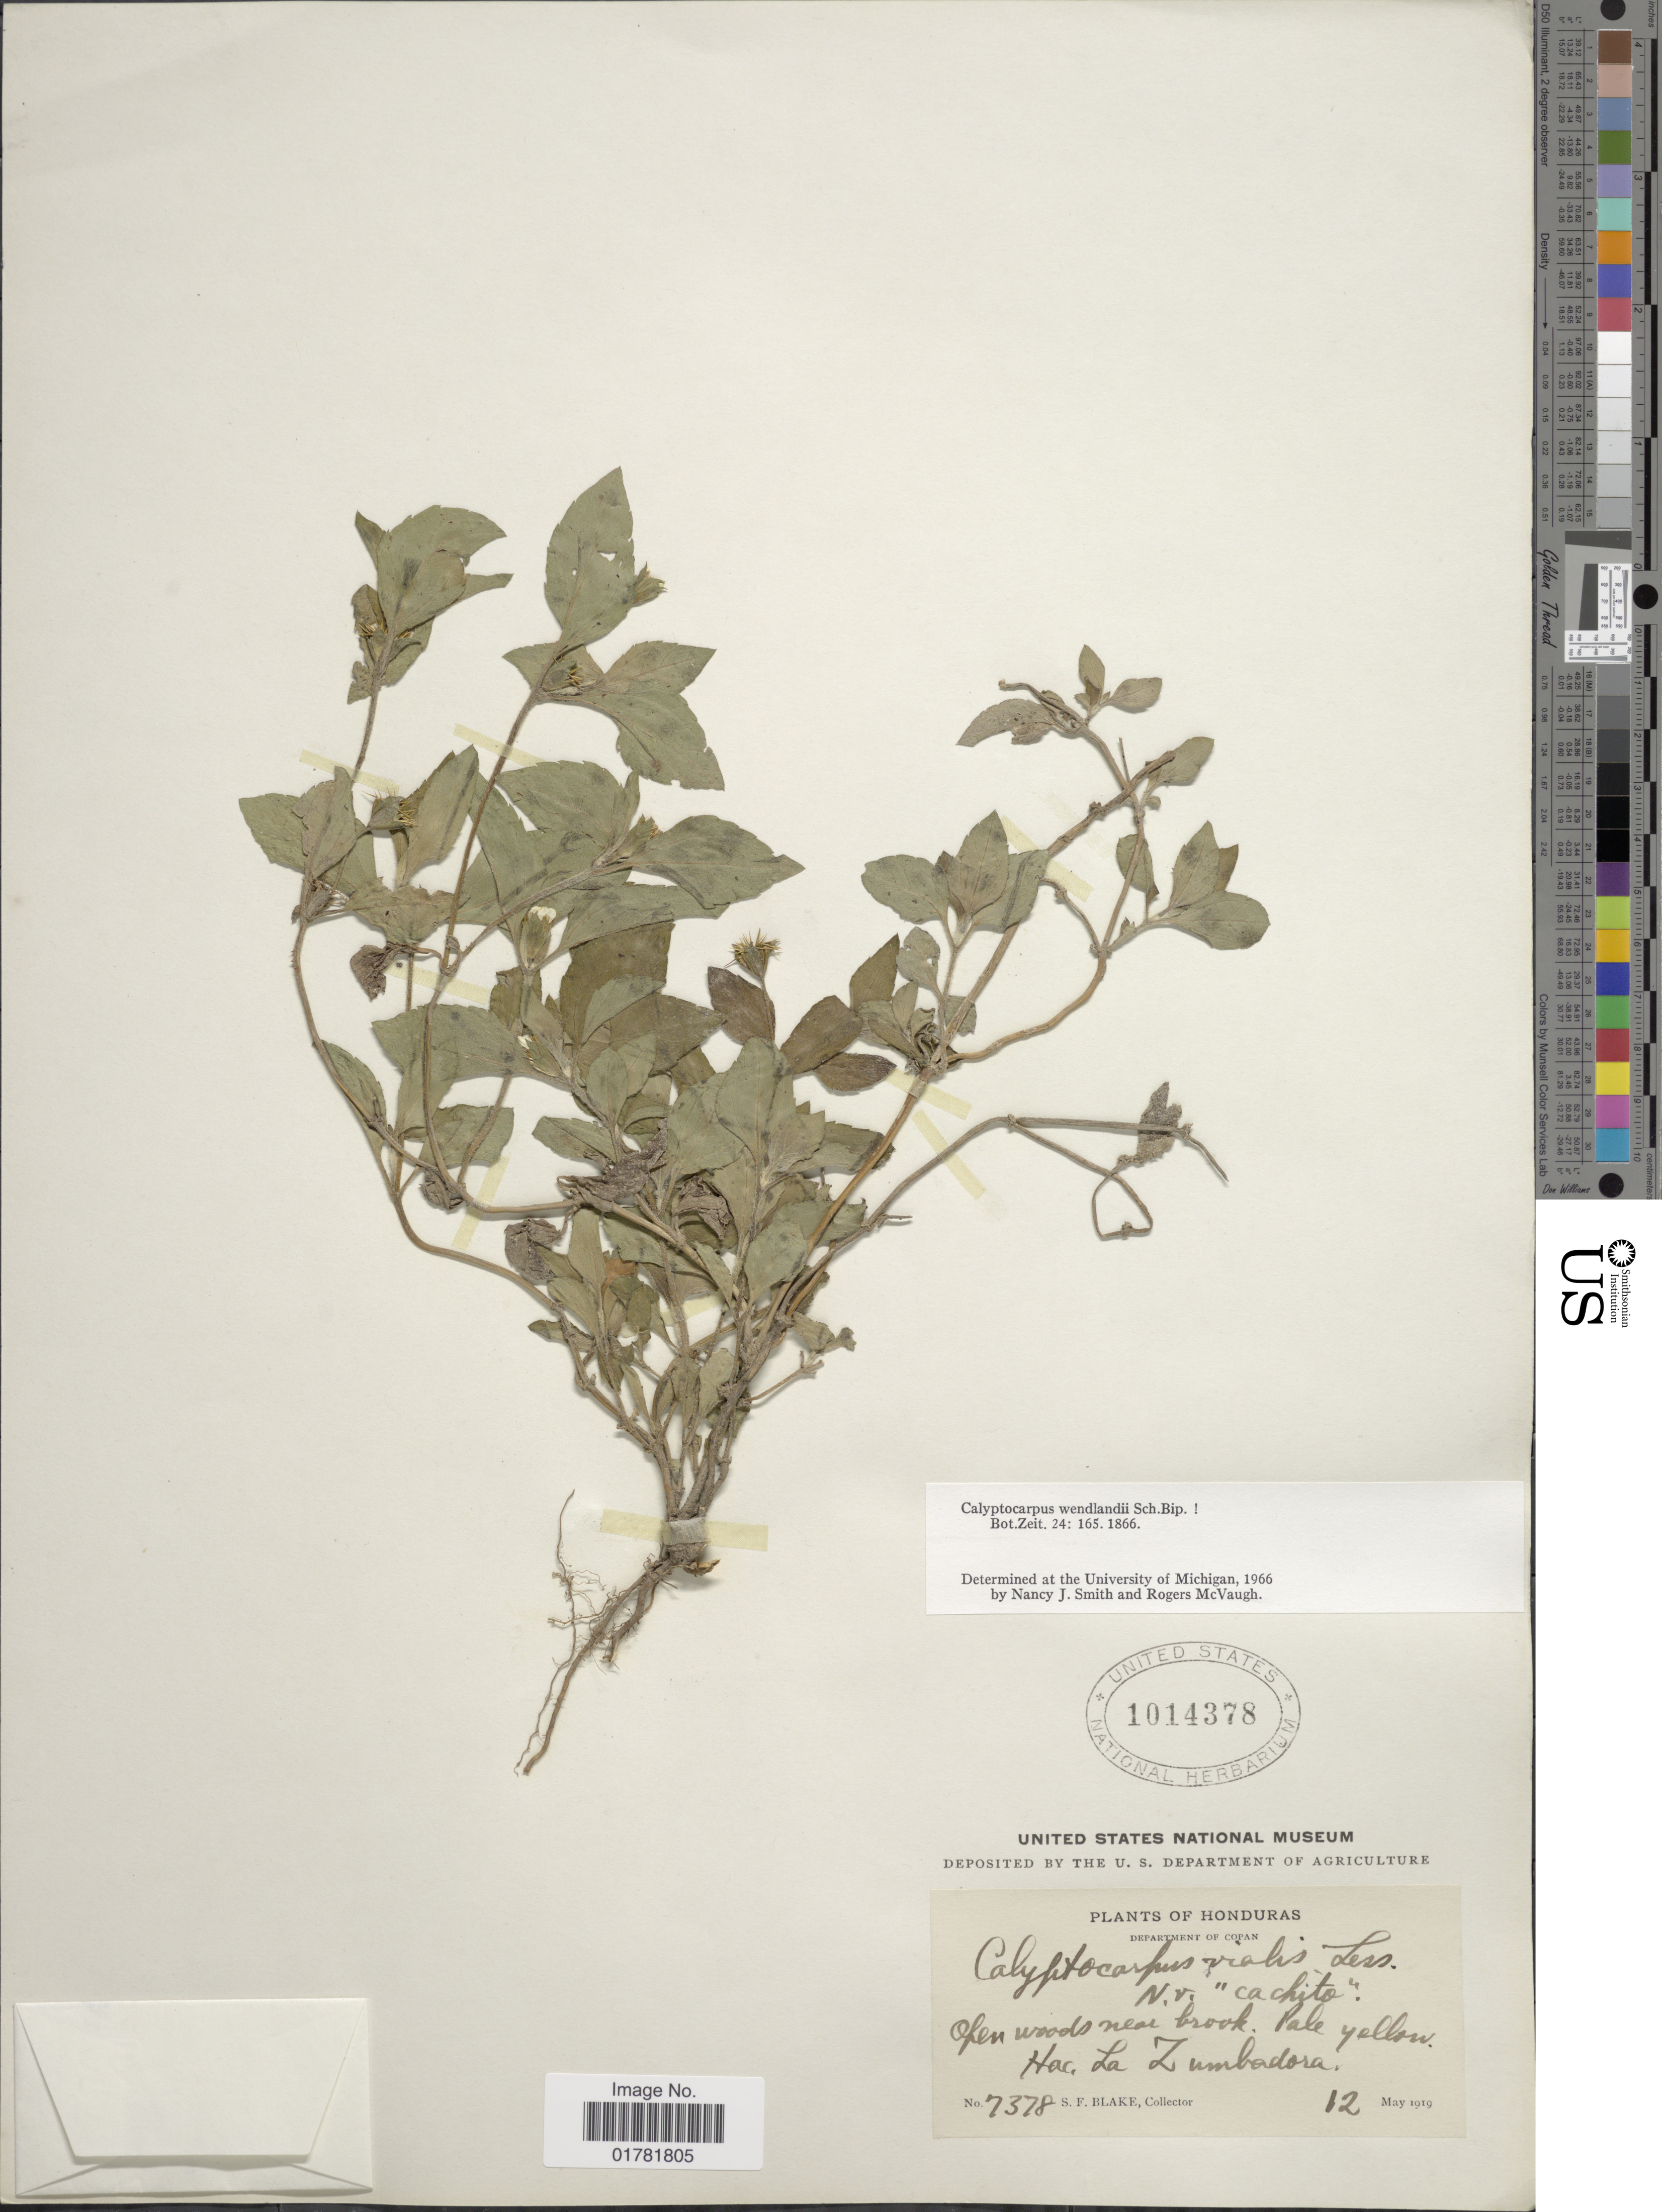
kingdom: Plantae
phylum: Tracheophyta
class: Magnoliopsida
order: Asterales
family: Asteraceae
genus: Calyptocarpus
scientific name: Calyptocarpus wendlandii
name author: Sch. Bip.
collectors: S. Blake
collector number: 7378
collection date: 1919-05-12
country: Honduras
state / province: Copán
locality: Department of Copan, Open woods near brook. Hac La Zumbadora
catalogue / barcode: US 1014378